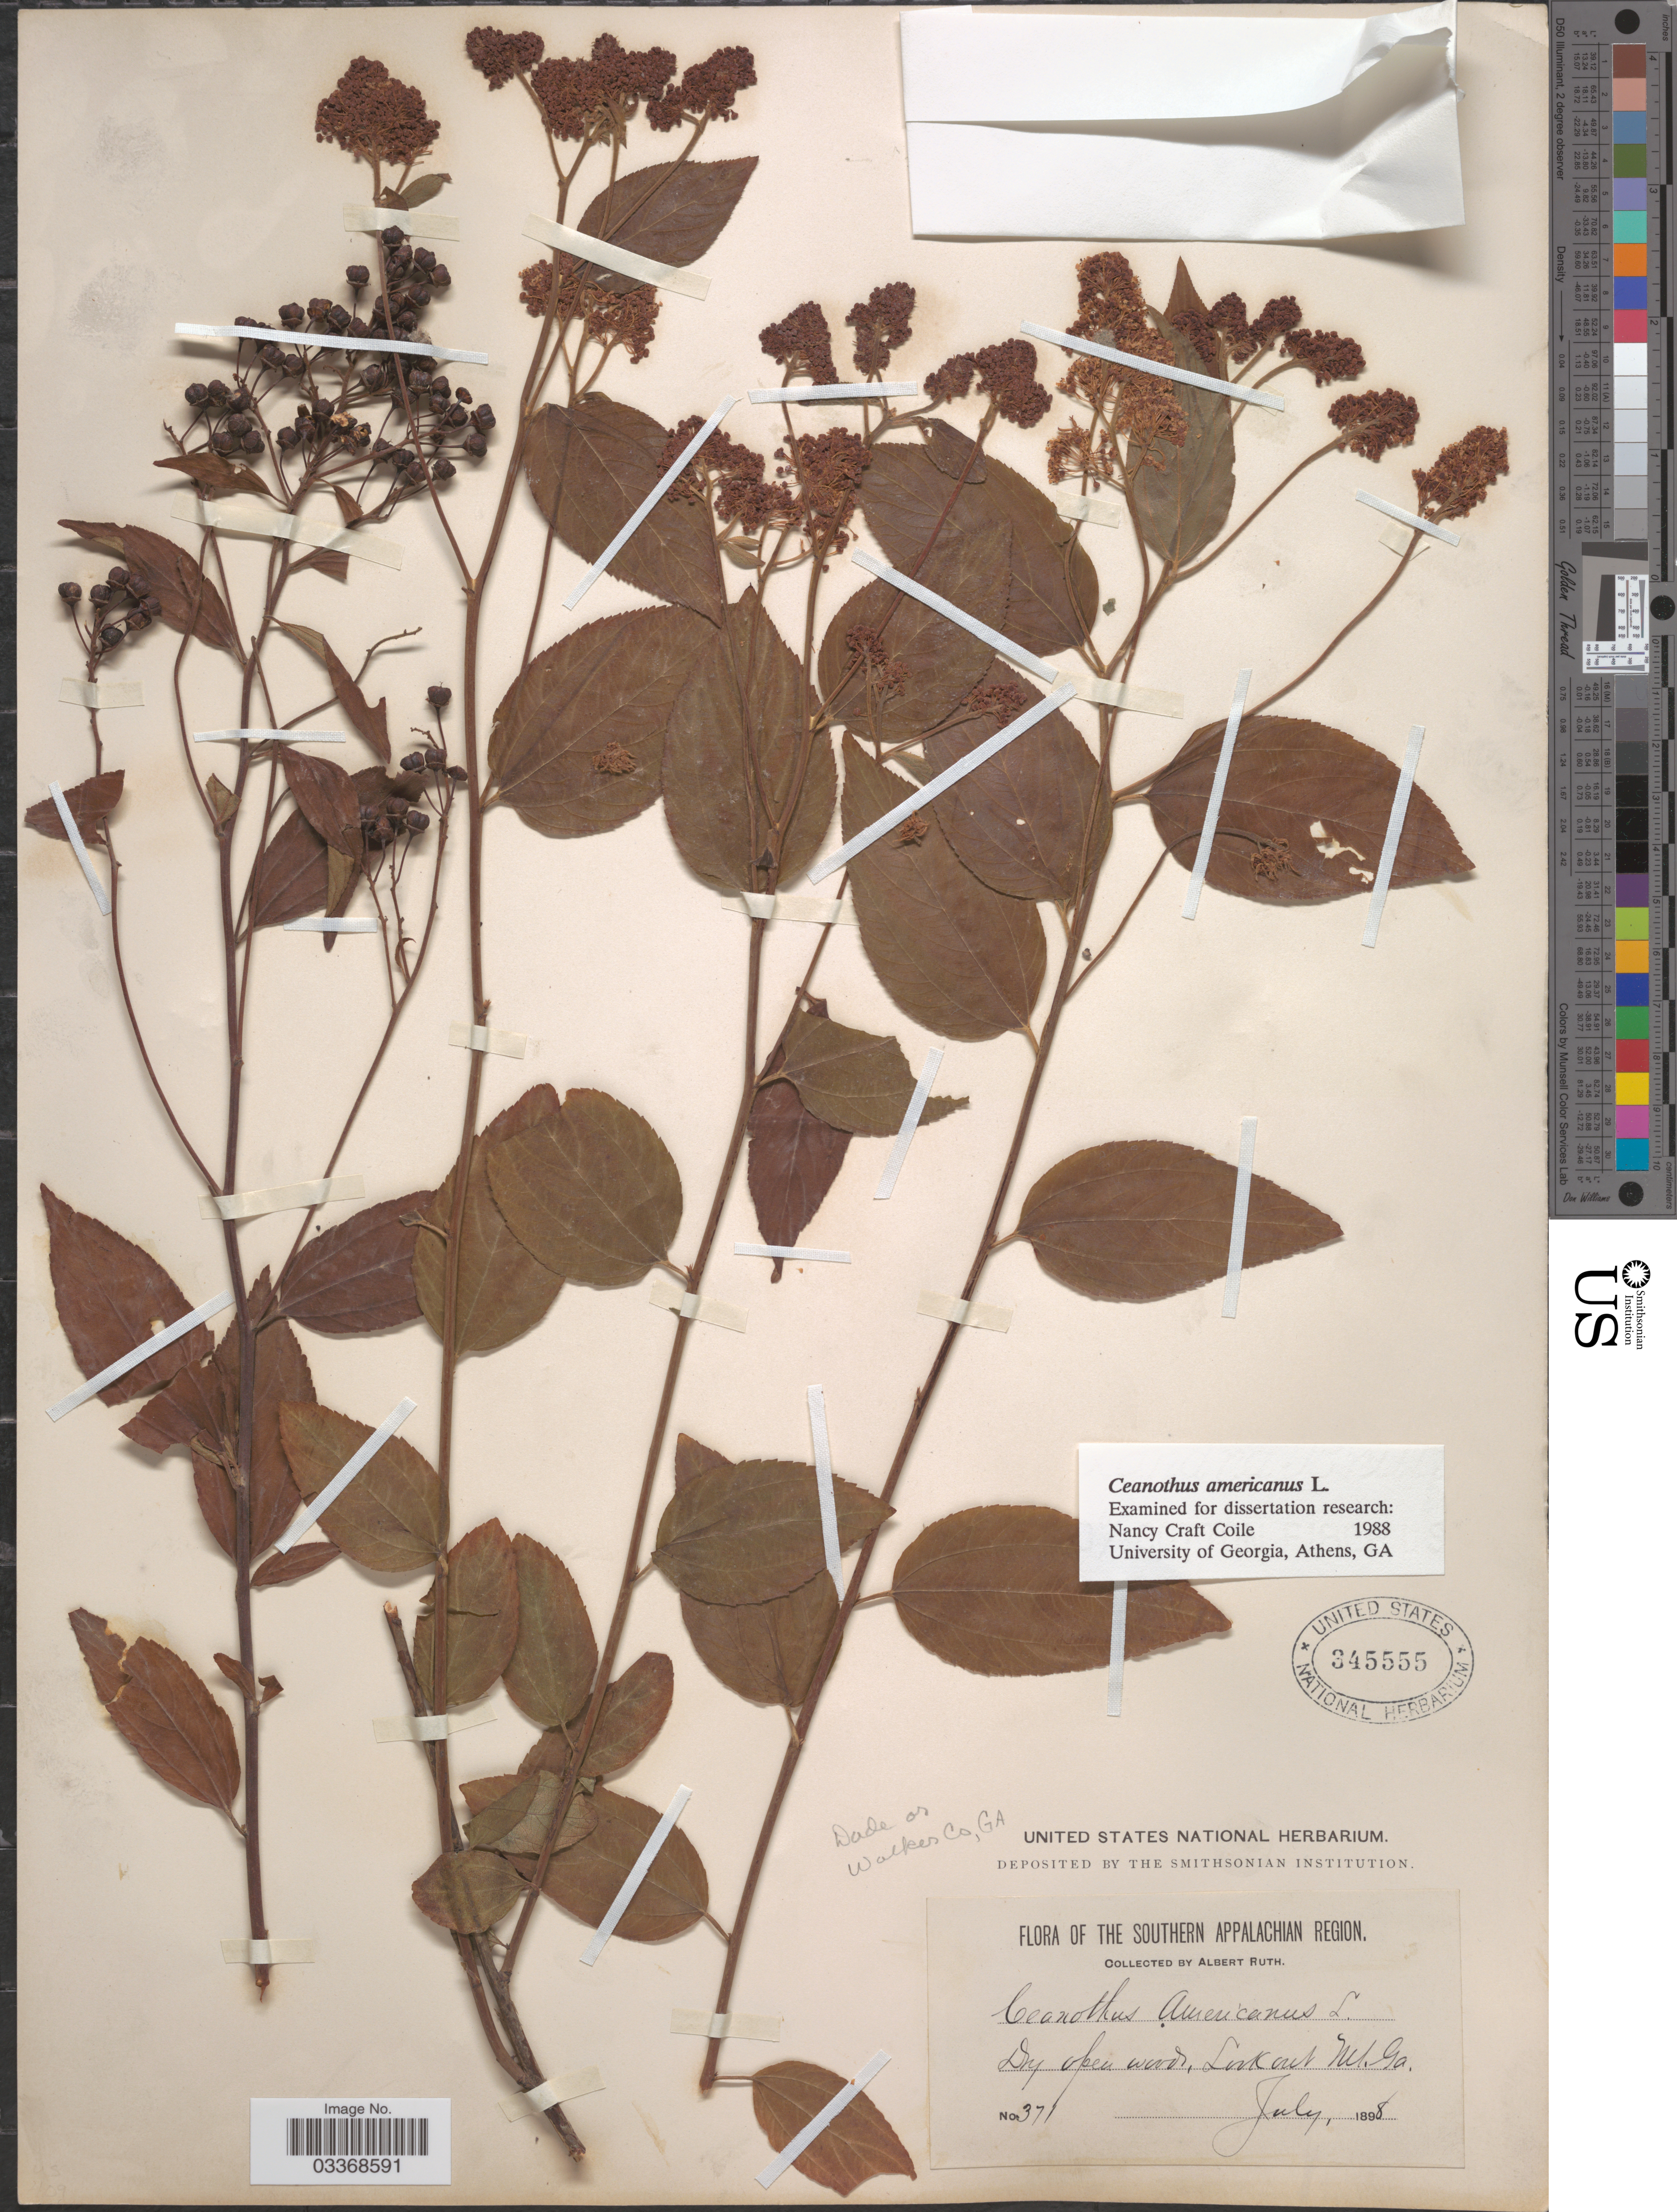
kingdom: Plantae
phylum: Tracheophyta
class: Magnoliopsida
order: Rosales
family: Rhamnaceae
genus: Ceanothus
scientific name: Ceanothus americanus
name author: L.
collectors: A. Ruth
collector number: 371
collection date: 1898-07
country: United States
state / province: Georgia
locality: The Southern Appalachian Region. Dade or Walker Co. Lookout Mt.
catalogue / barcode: US 345555